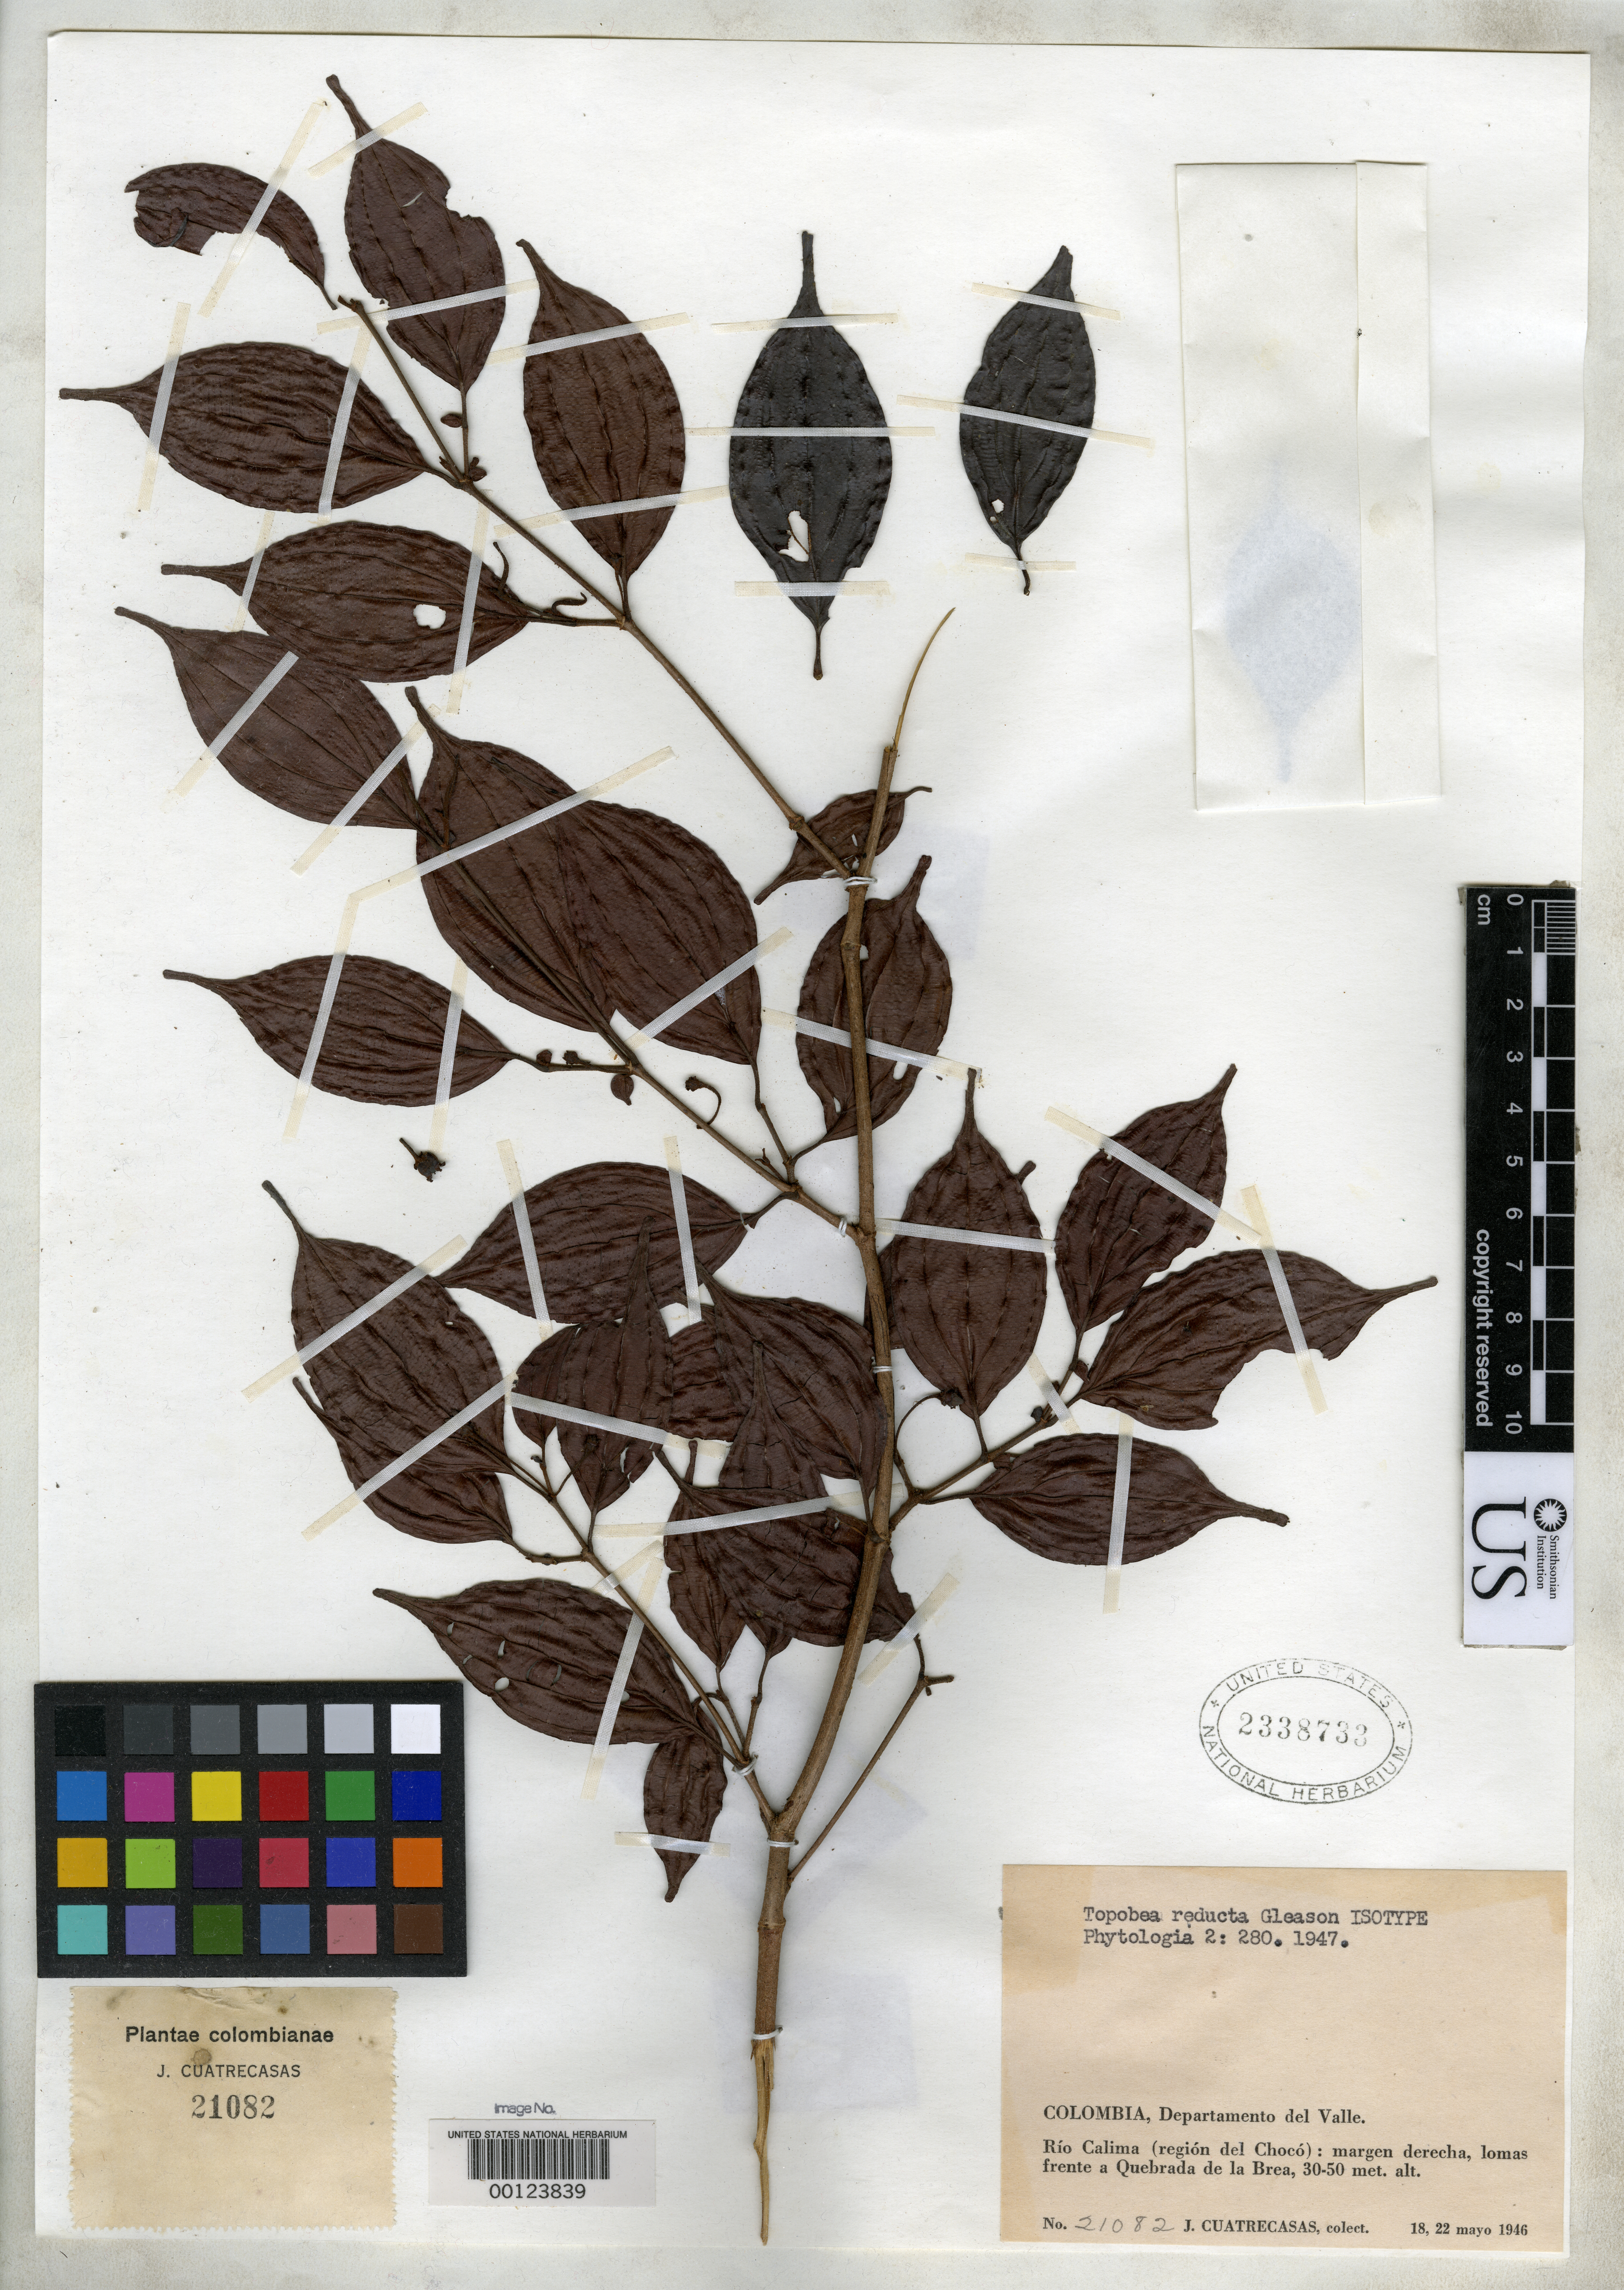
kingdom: Plantae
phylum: Tracheophyta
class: Magnoliopsida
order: Myrtales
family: Melastomataceae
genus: Topobea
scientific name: Topobea reducta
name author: Gleason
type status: Isotype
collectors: J. Cuatrecasas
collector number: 21082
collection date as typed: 18 May 1946 and 22 May 1946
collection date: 1946-05-18,1946-05-22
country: Colombia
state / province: Valle del Cauca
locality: Region del Choco, Rio Calima.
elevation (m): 30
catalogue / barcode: US 2338733